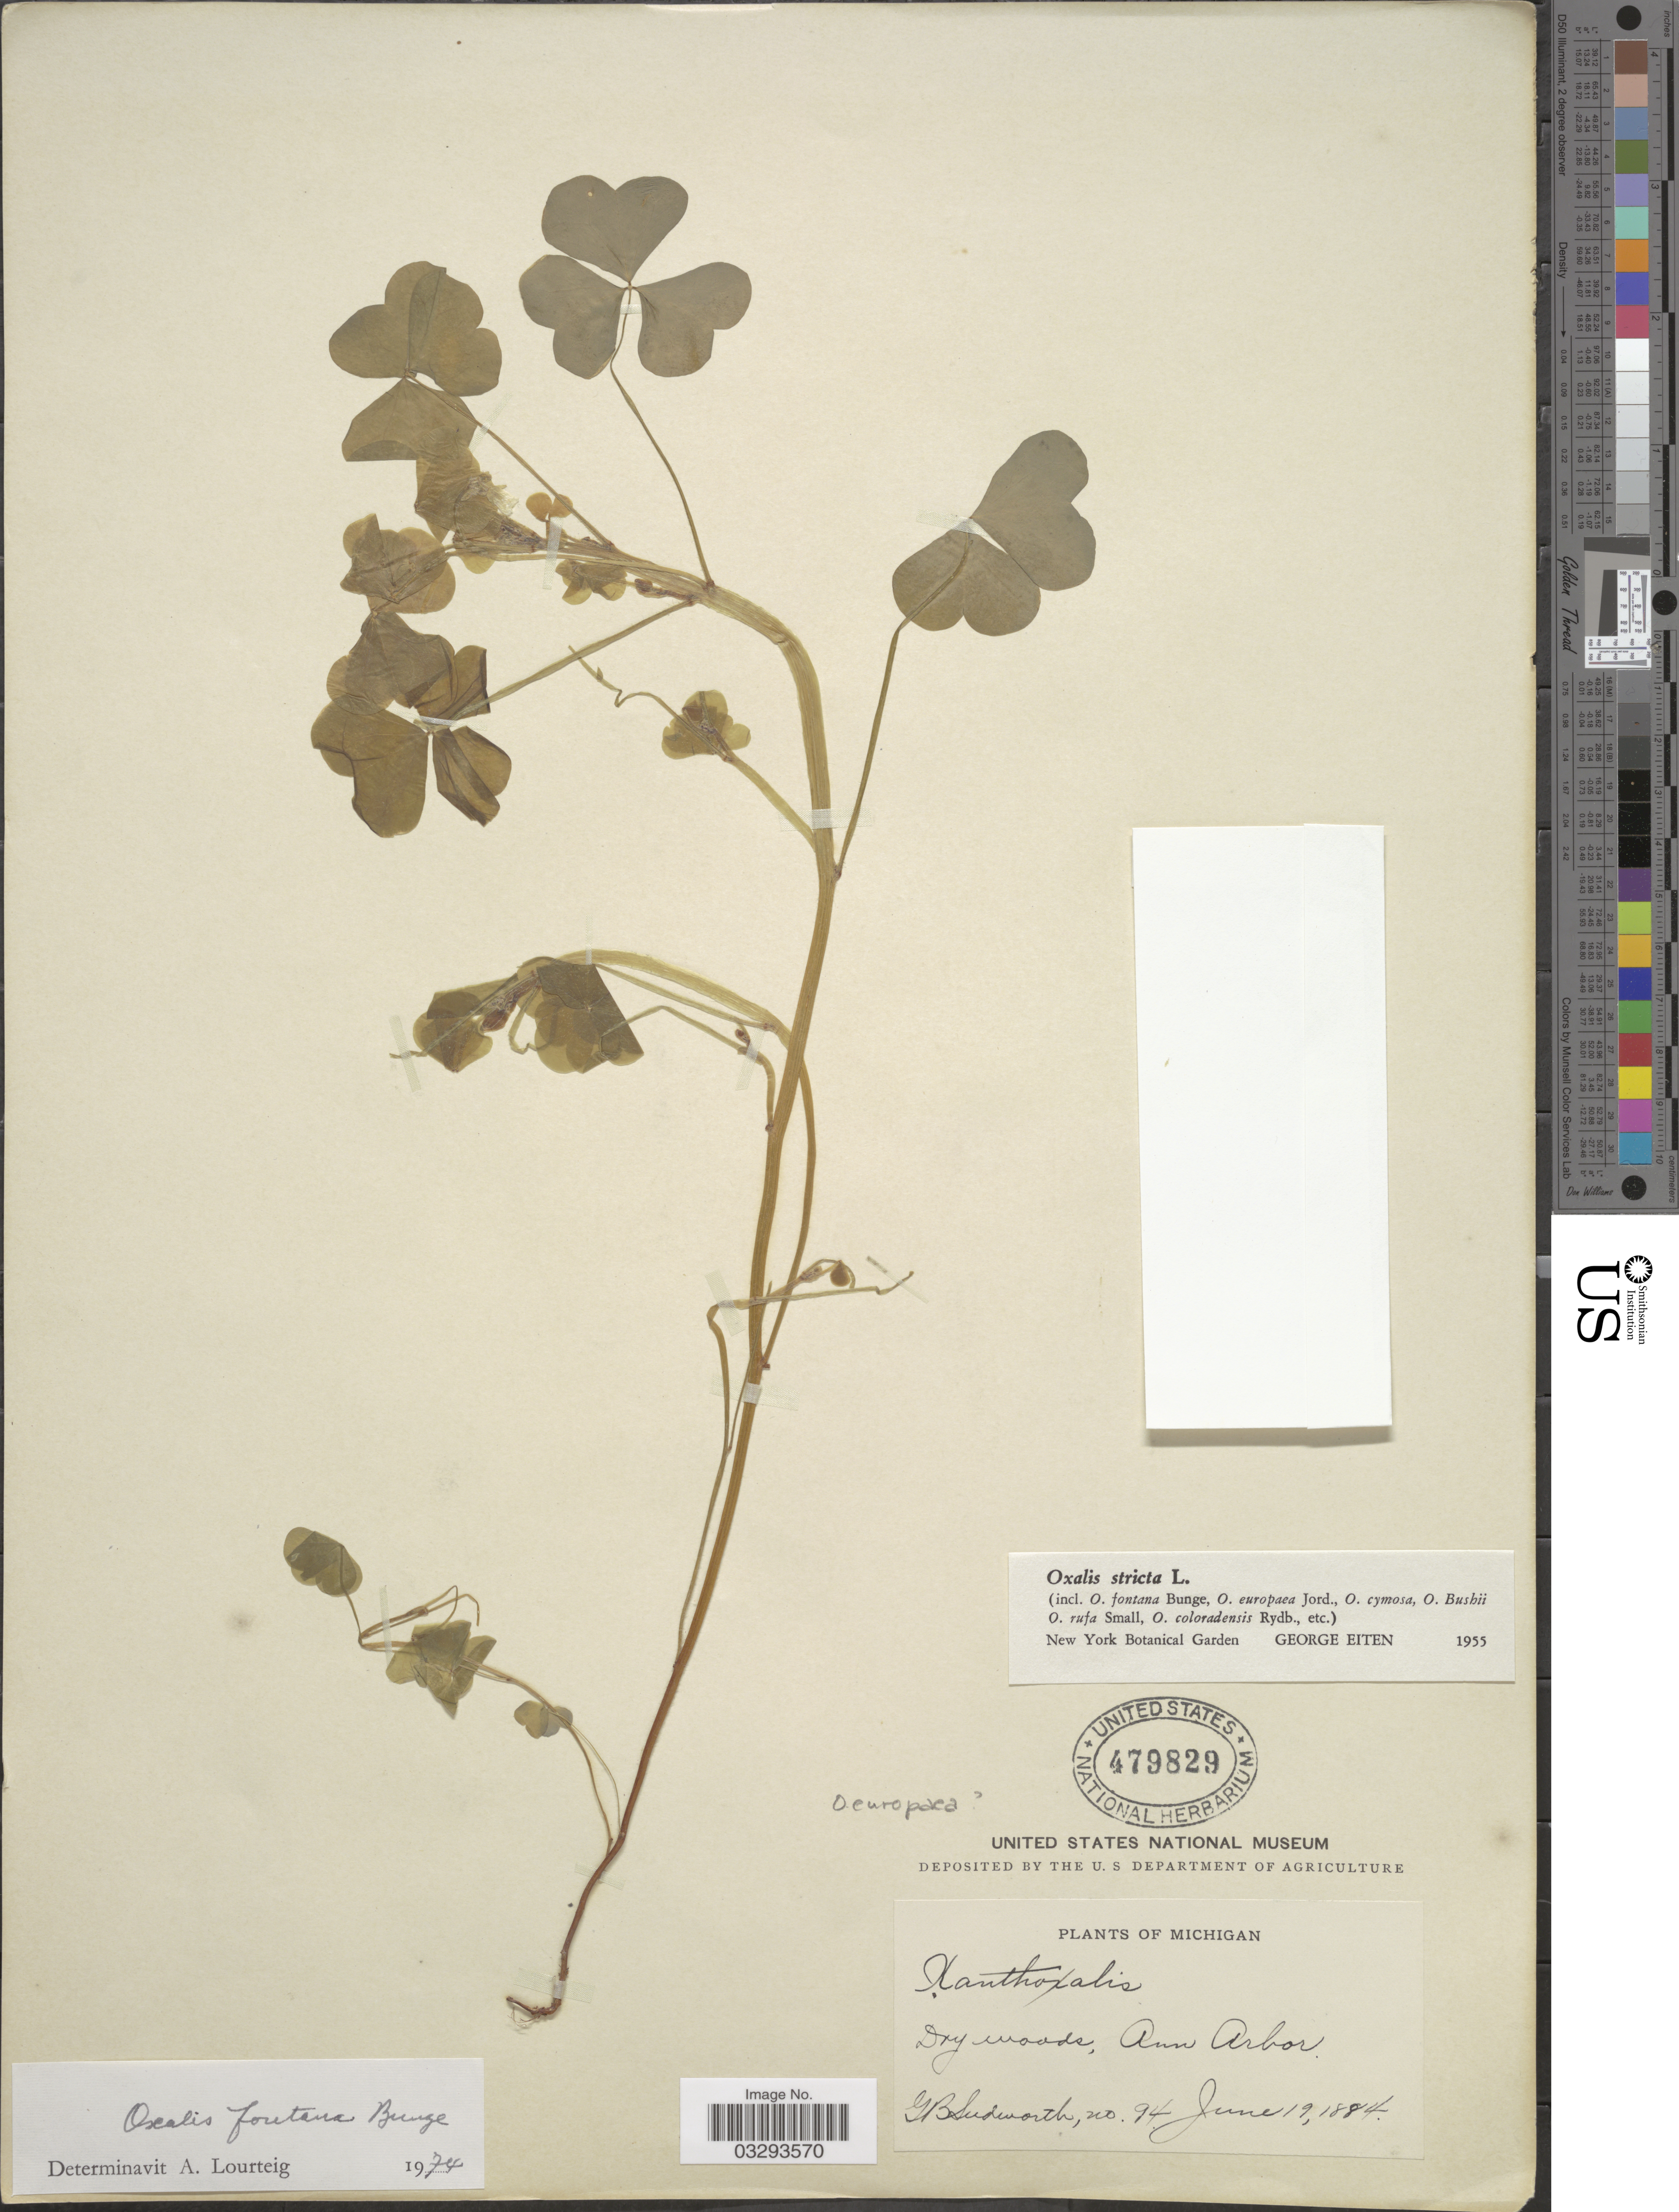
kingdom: Plantae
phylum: Tracheophyta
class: Magnoliopsida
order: Oxalidales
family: Oxalidaceae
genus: Oxalis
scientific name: Oxalis fontana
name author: Bunge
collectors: G. Bludworth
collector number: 94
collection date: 1884-06-19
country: United States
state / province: Michigan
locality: Ann Arbor.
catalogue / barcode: US 479829